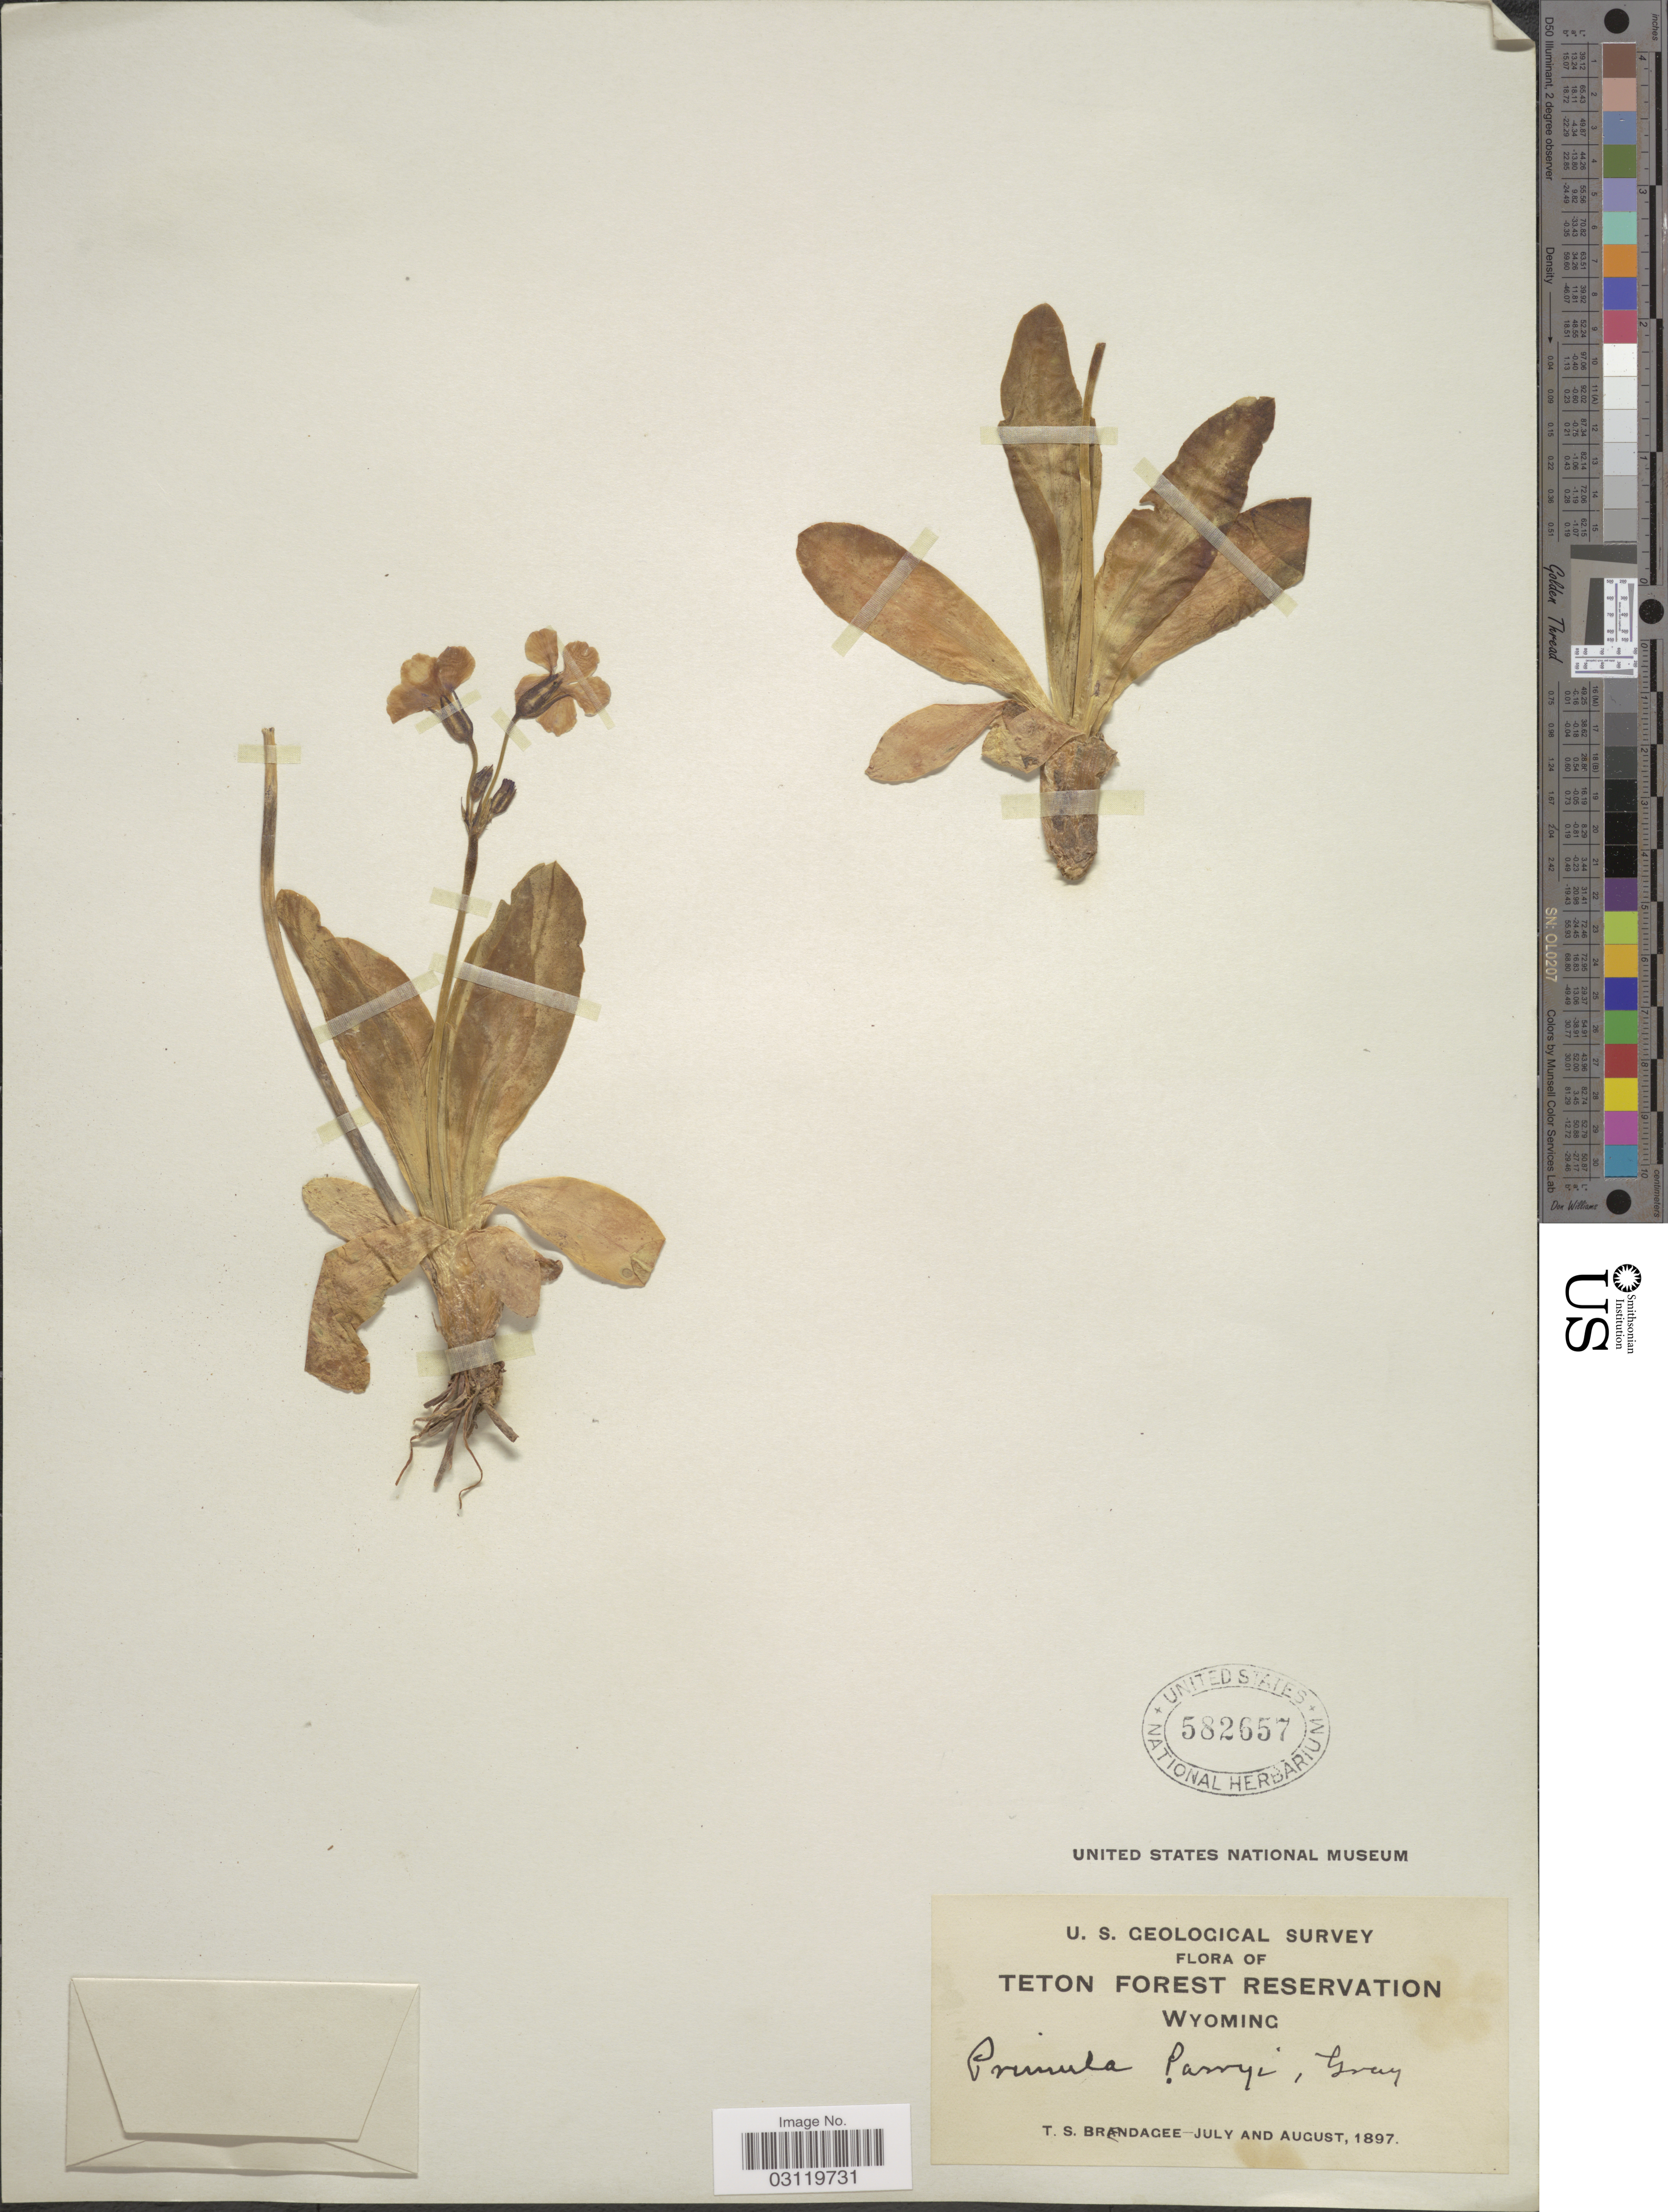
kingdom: Plantae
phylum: Tracheophyta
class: Magnoliopsida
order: Ericales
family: Primulaceae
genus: Primula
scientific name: Primula parryi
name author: A. Gray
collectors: T. S. Brandegee (herbarium)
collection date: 1897-07/1897-08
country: United States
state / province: Wyoming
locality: Teton Forest Reservation.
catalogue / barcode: US 582657